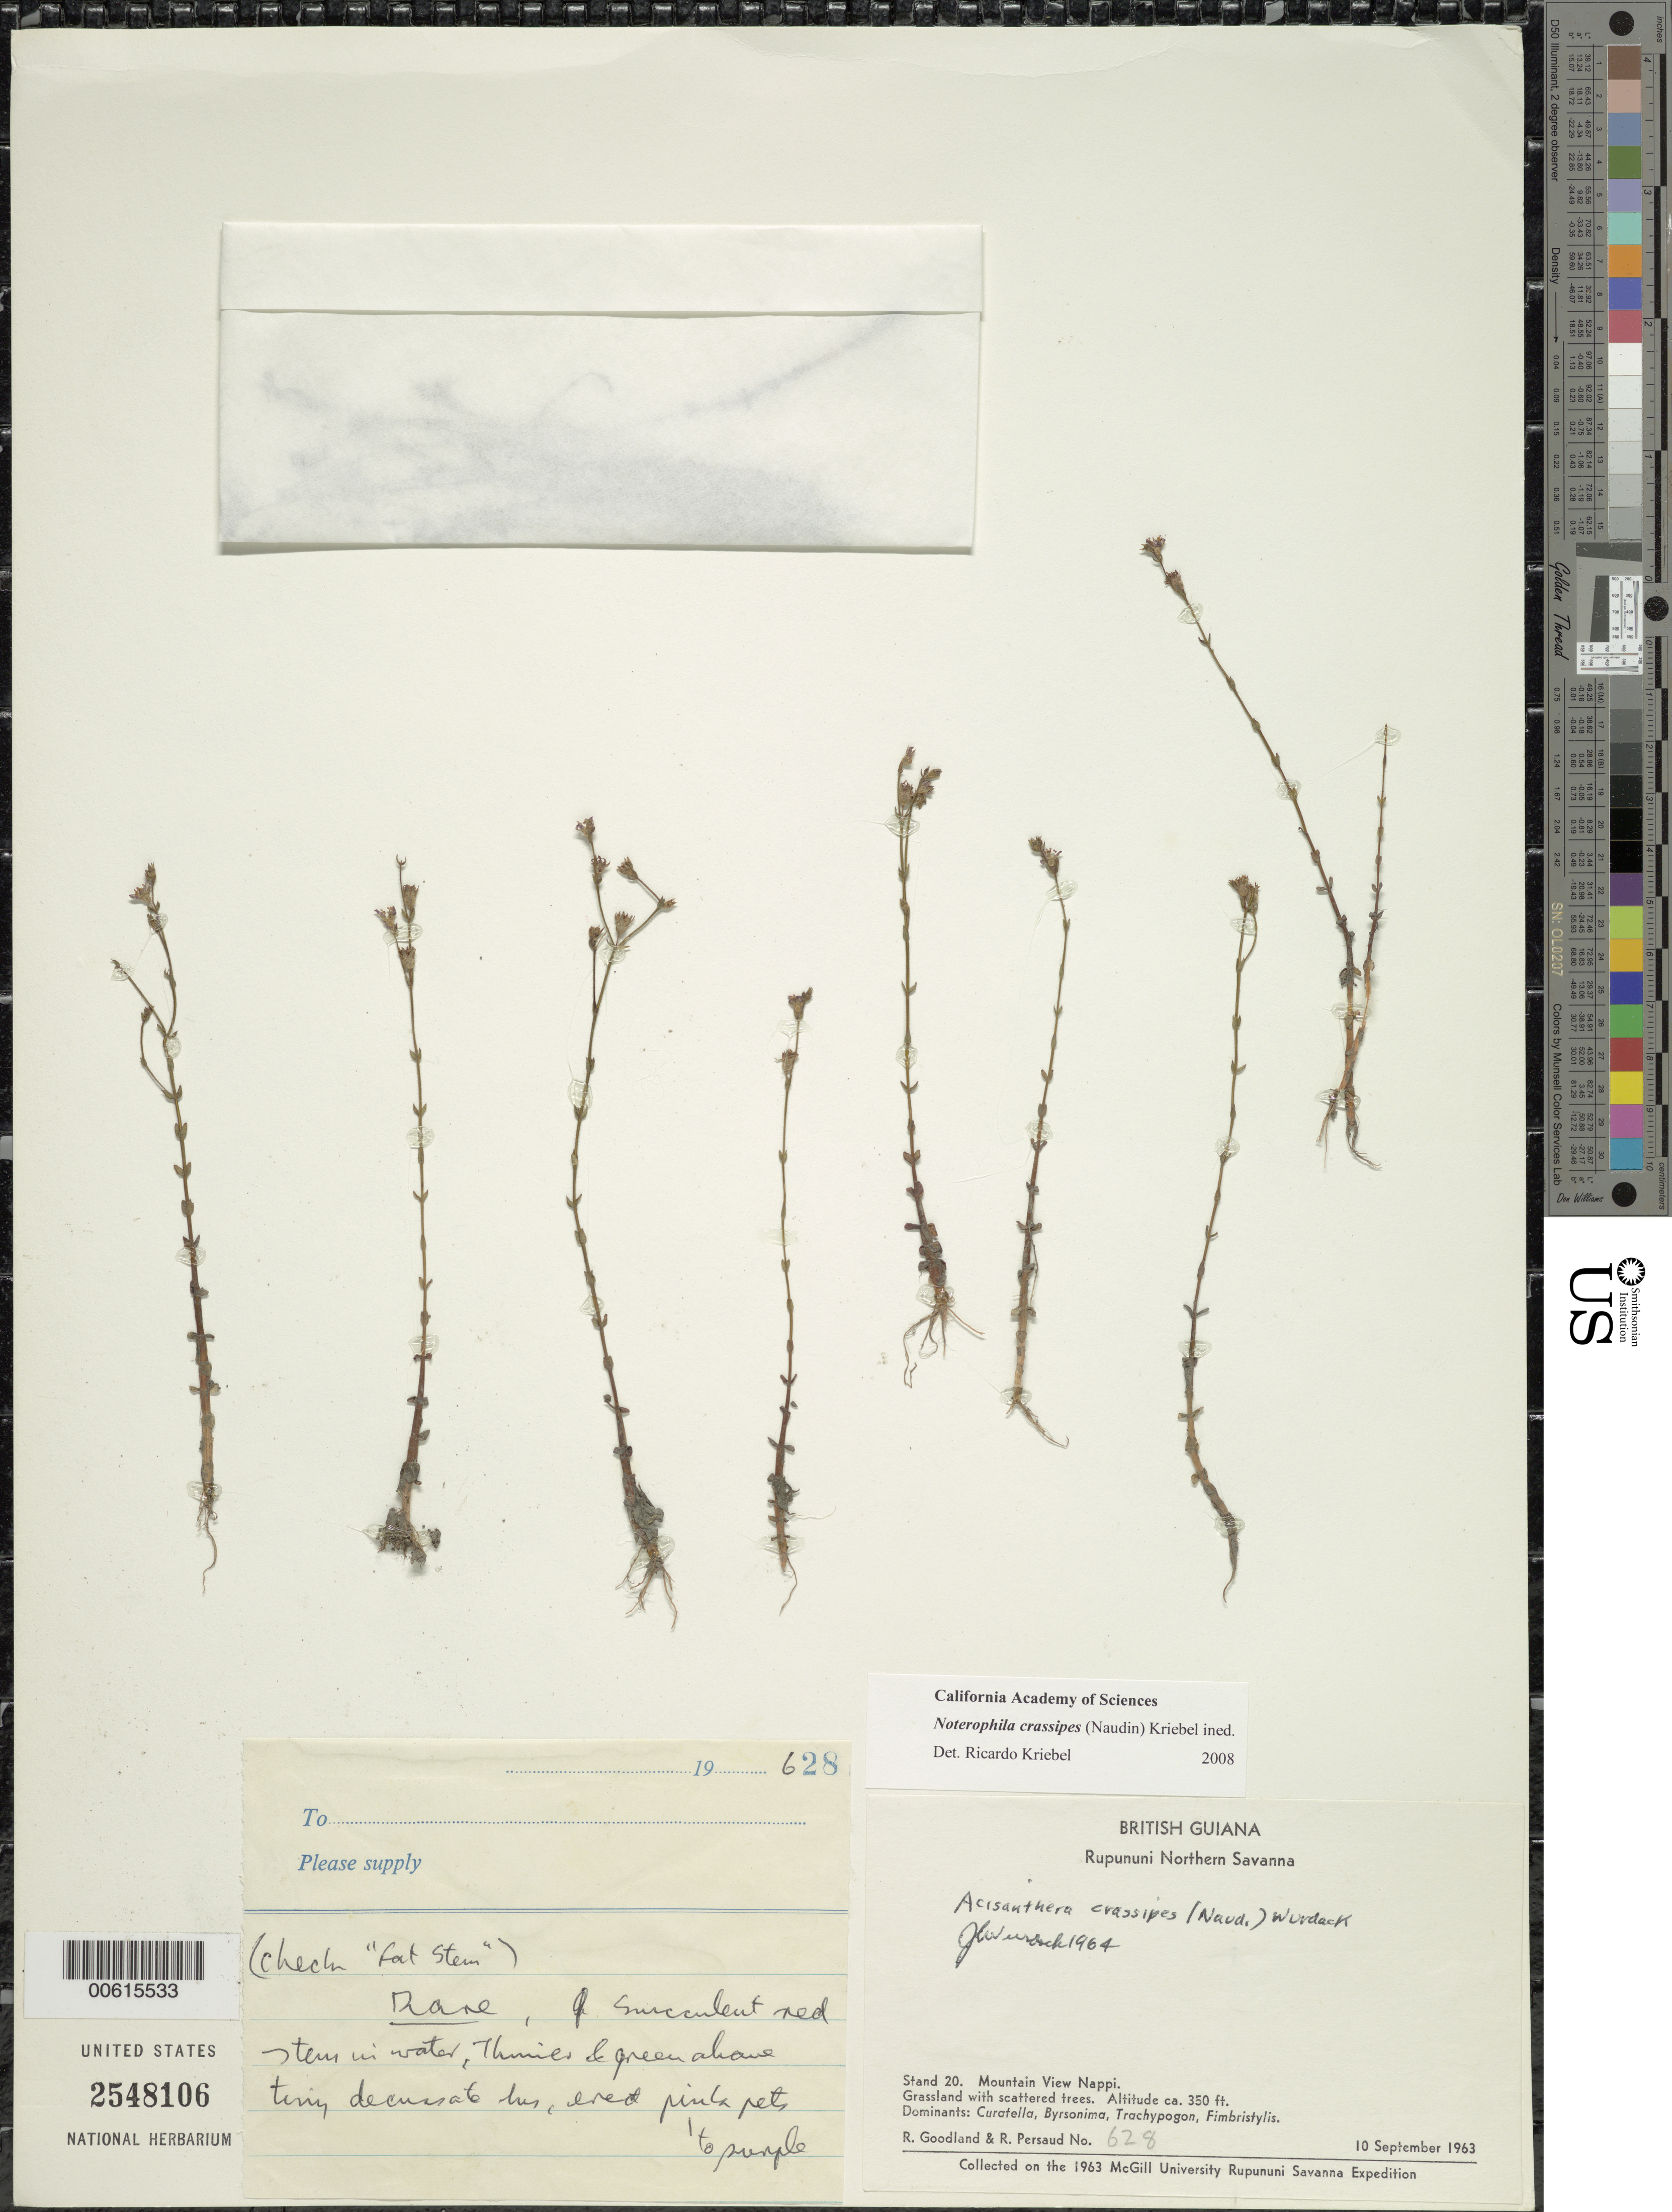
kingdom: Plantae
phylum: Tracheophyta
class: Magnoliopsida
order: Myrtales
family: Melastomataceae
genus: Noterophila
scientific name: Noterophila crassipes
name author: (Naudin) Kriebel & M.J. Rocha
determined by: Nunes da Silva, Diego, (RB), Jardim Botanico do Rio de Janeiro - Herbario (BRAZIL)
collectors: R. Goodland & R. Persaud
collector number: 628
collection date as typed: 10-Sep-63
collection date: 1963-09-10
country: Guyana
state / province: U. Takutu-U. Essequibo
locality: Rupununi Northern Savanna, Mountain View, Nappi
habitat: Grassland with scattered trees. Dominants: Curatella, Byrsonima, Trachypogon, Fimbristylis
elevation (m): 107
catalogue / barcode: US 2548106